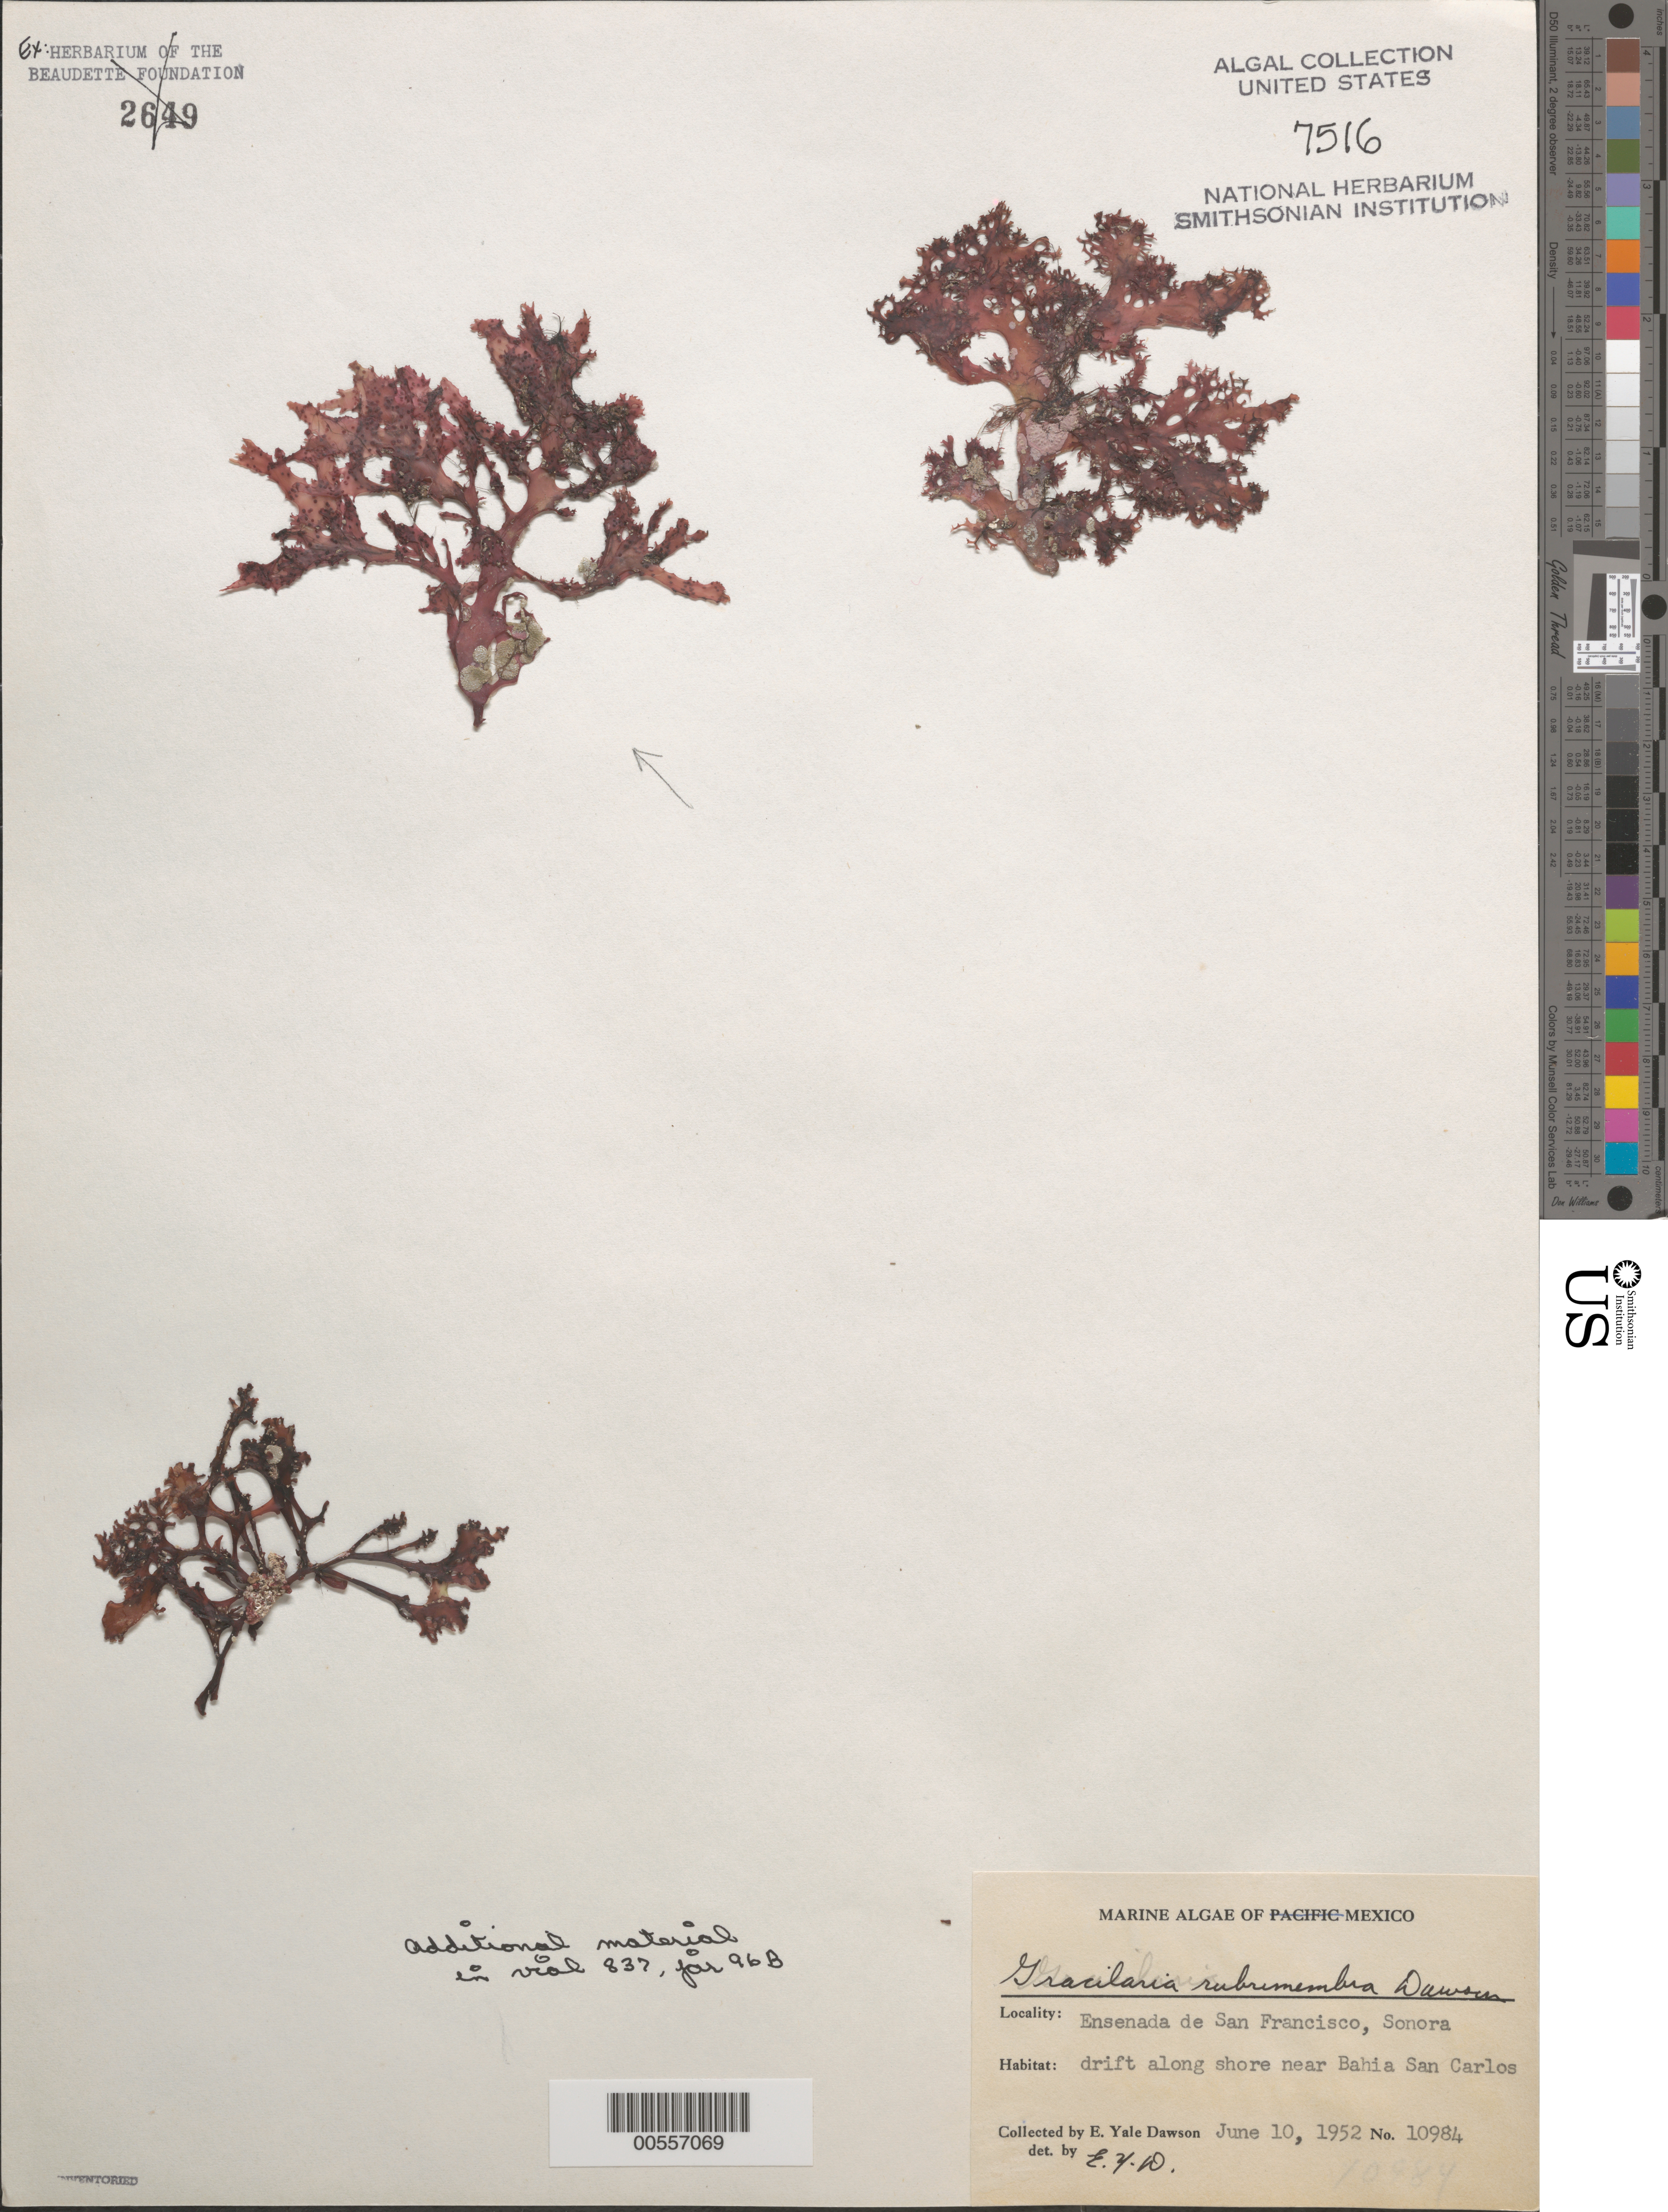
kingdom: Plantae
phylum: Rhodophyta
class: Florideophyceae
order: Gracilariales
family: Gracilariaceae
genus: Gracilaria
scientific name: Gracilaria rubrimembra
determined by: Dawson, E. Y.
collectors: E. Y. Dawson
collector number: EYD 10984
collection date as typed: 10 Jun 1952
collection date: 1952-06-10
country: Mexico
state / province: Sonora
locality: Ensenada de San Francisco, near Bahia San Carlos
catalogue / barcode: US 7516